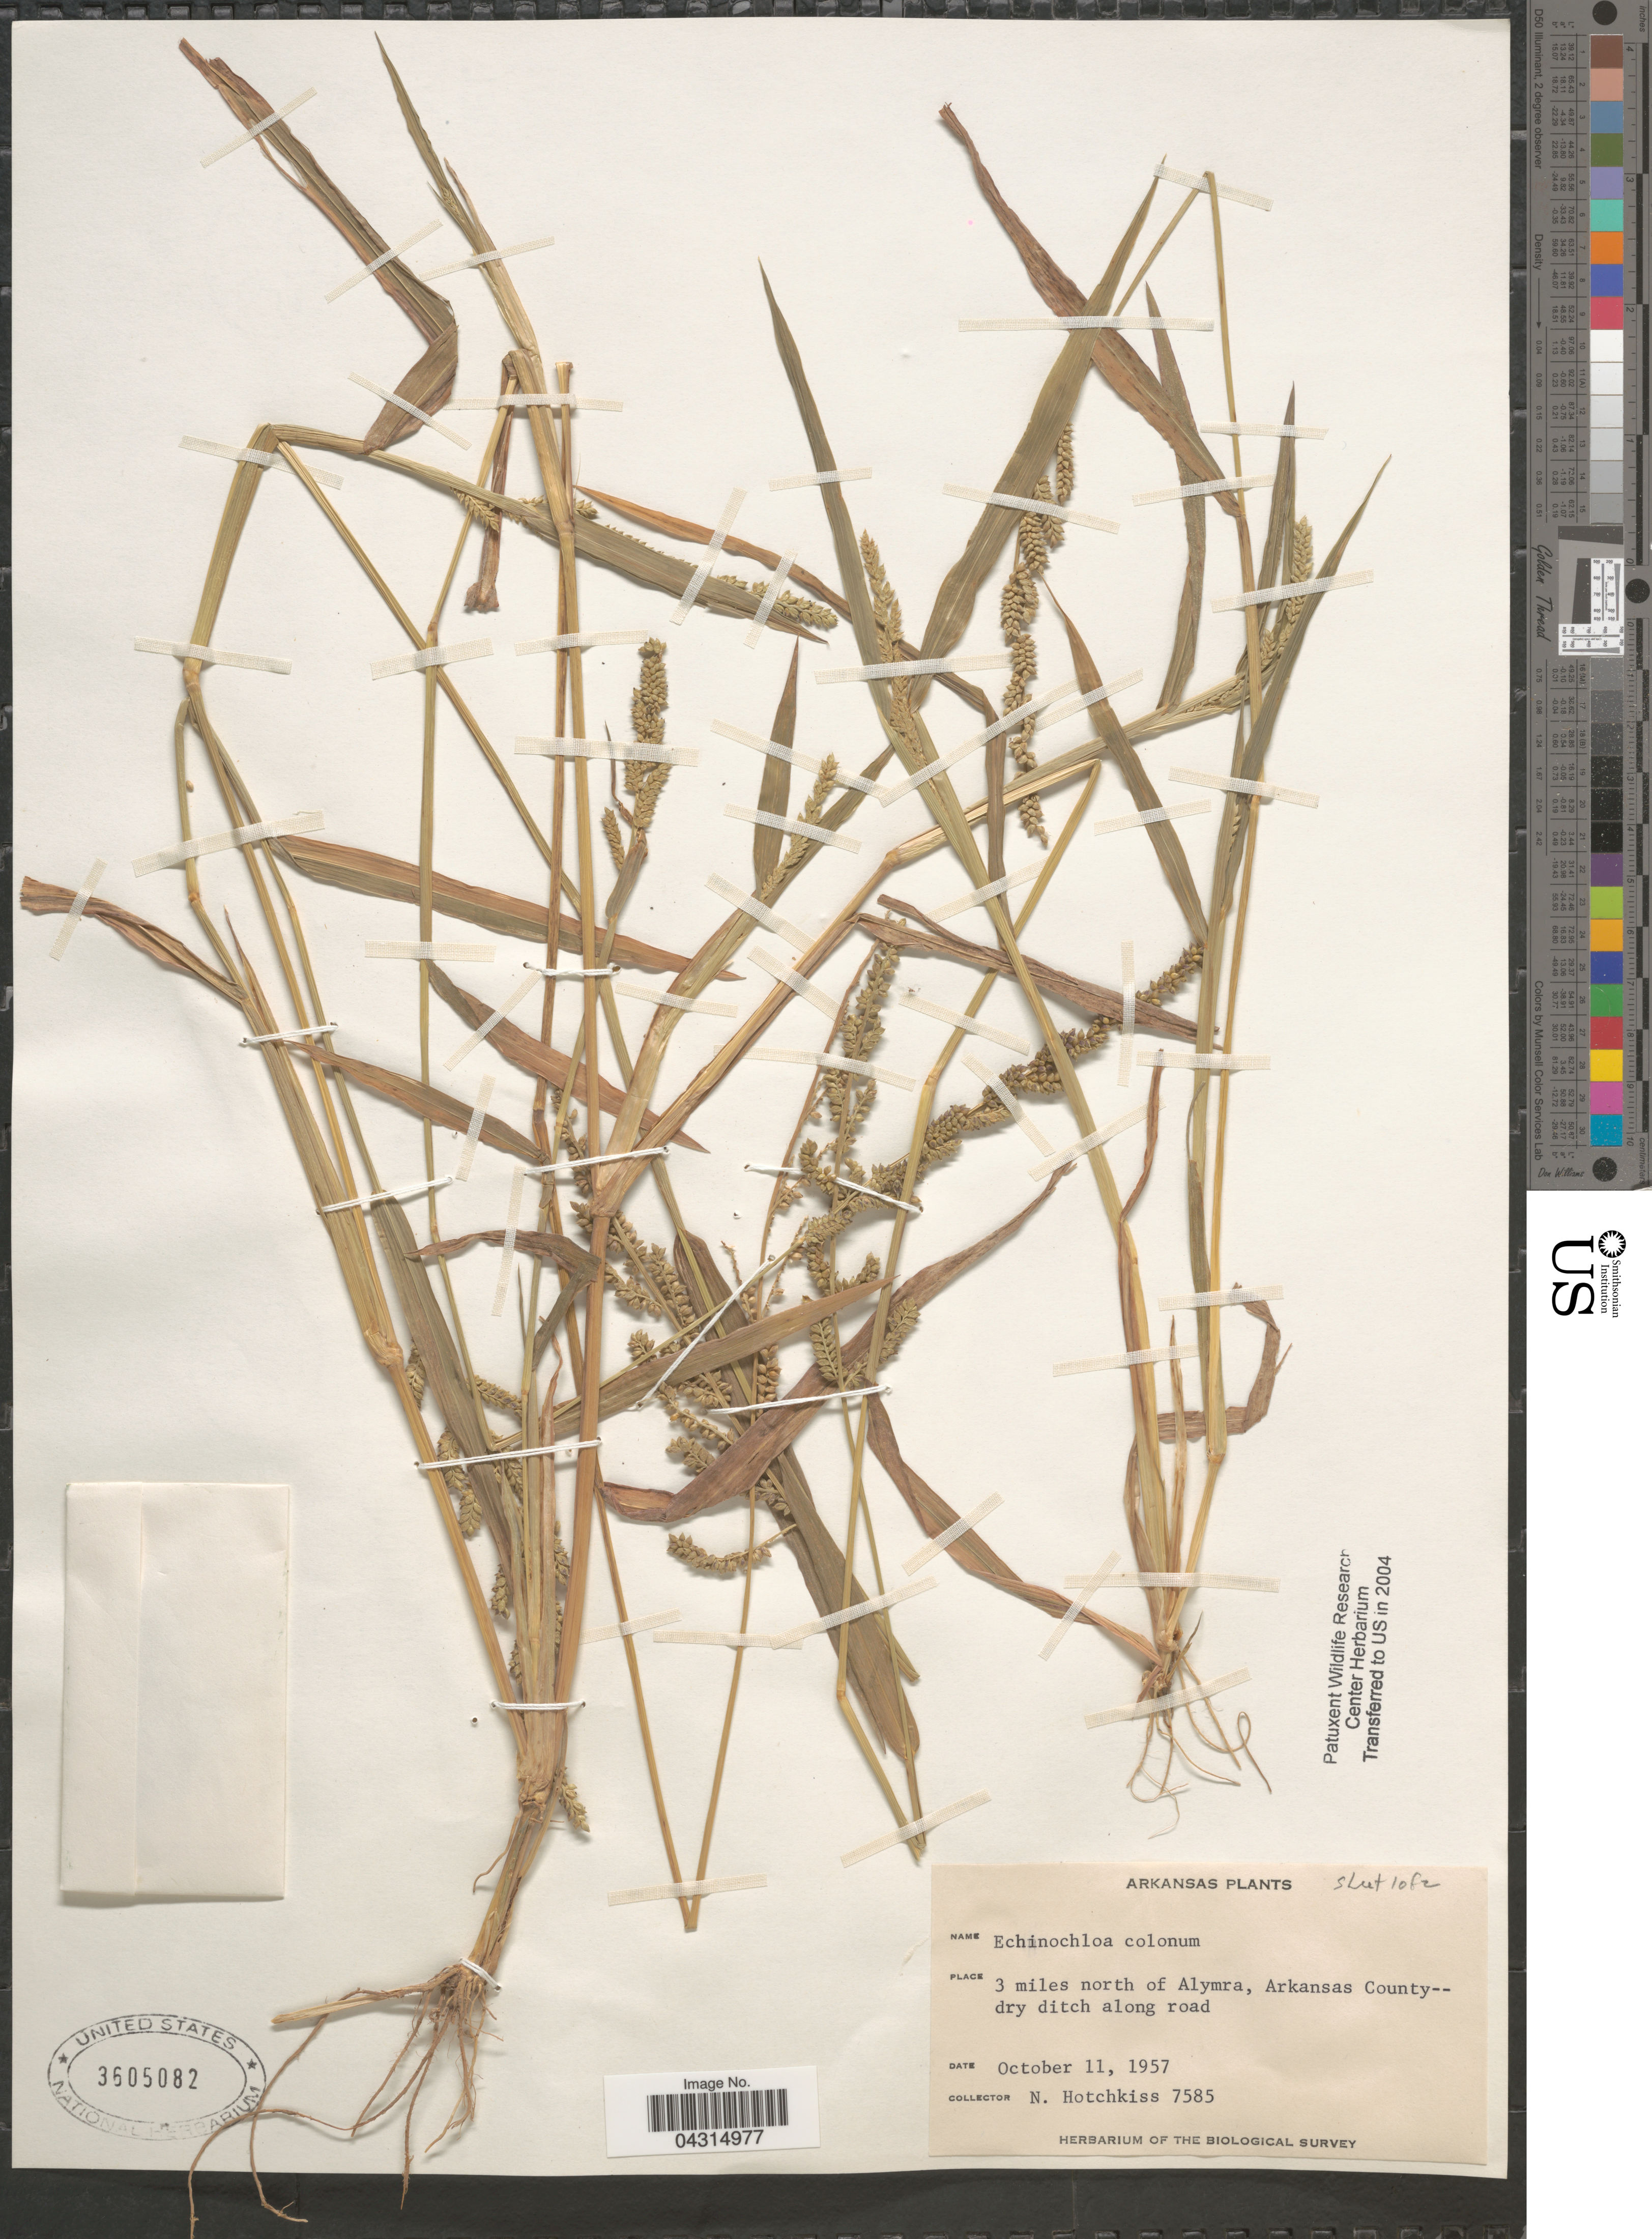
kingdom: Plantae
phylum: Tracheophyta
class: Liliopsida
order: Poales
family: Poaceae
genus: Echinochloa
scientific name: Echinochloa colona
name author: (L.) Link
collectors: N. Hotchkiss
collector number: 7585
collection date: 1957-10-11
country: United States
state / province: Arkansas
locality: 3 miles north of Alymra, Arkansas County-- dry ditch along road. The Biological Survey.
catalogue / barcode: US 3605082